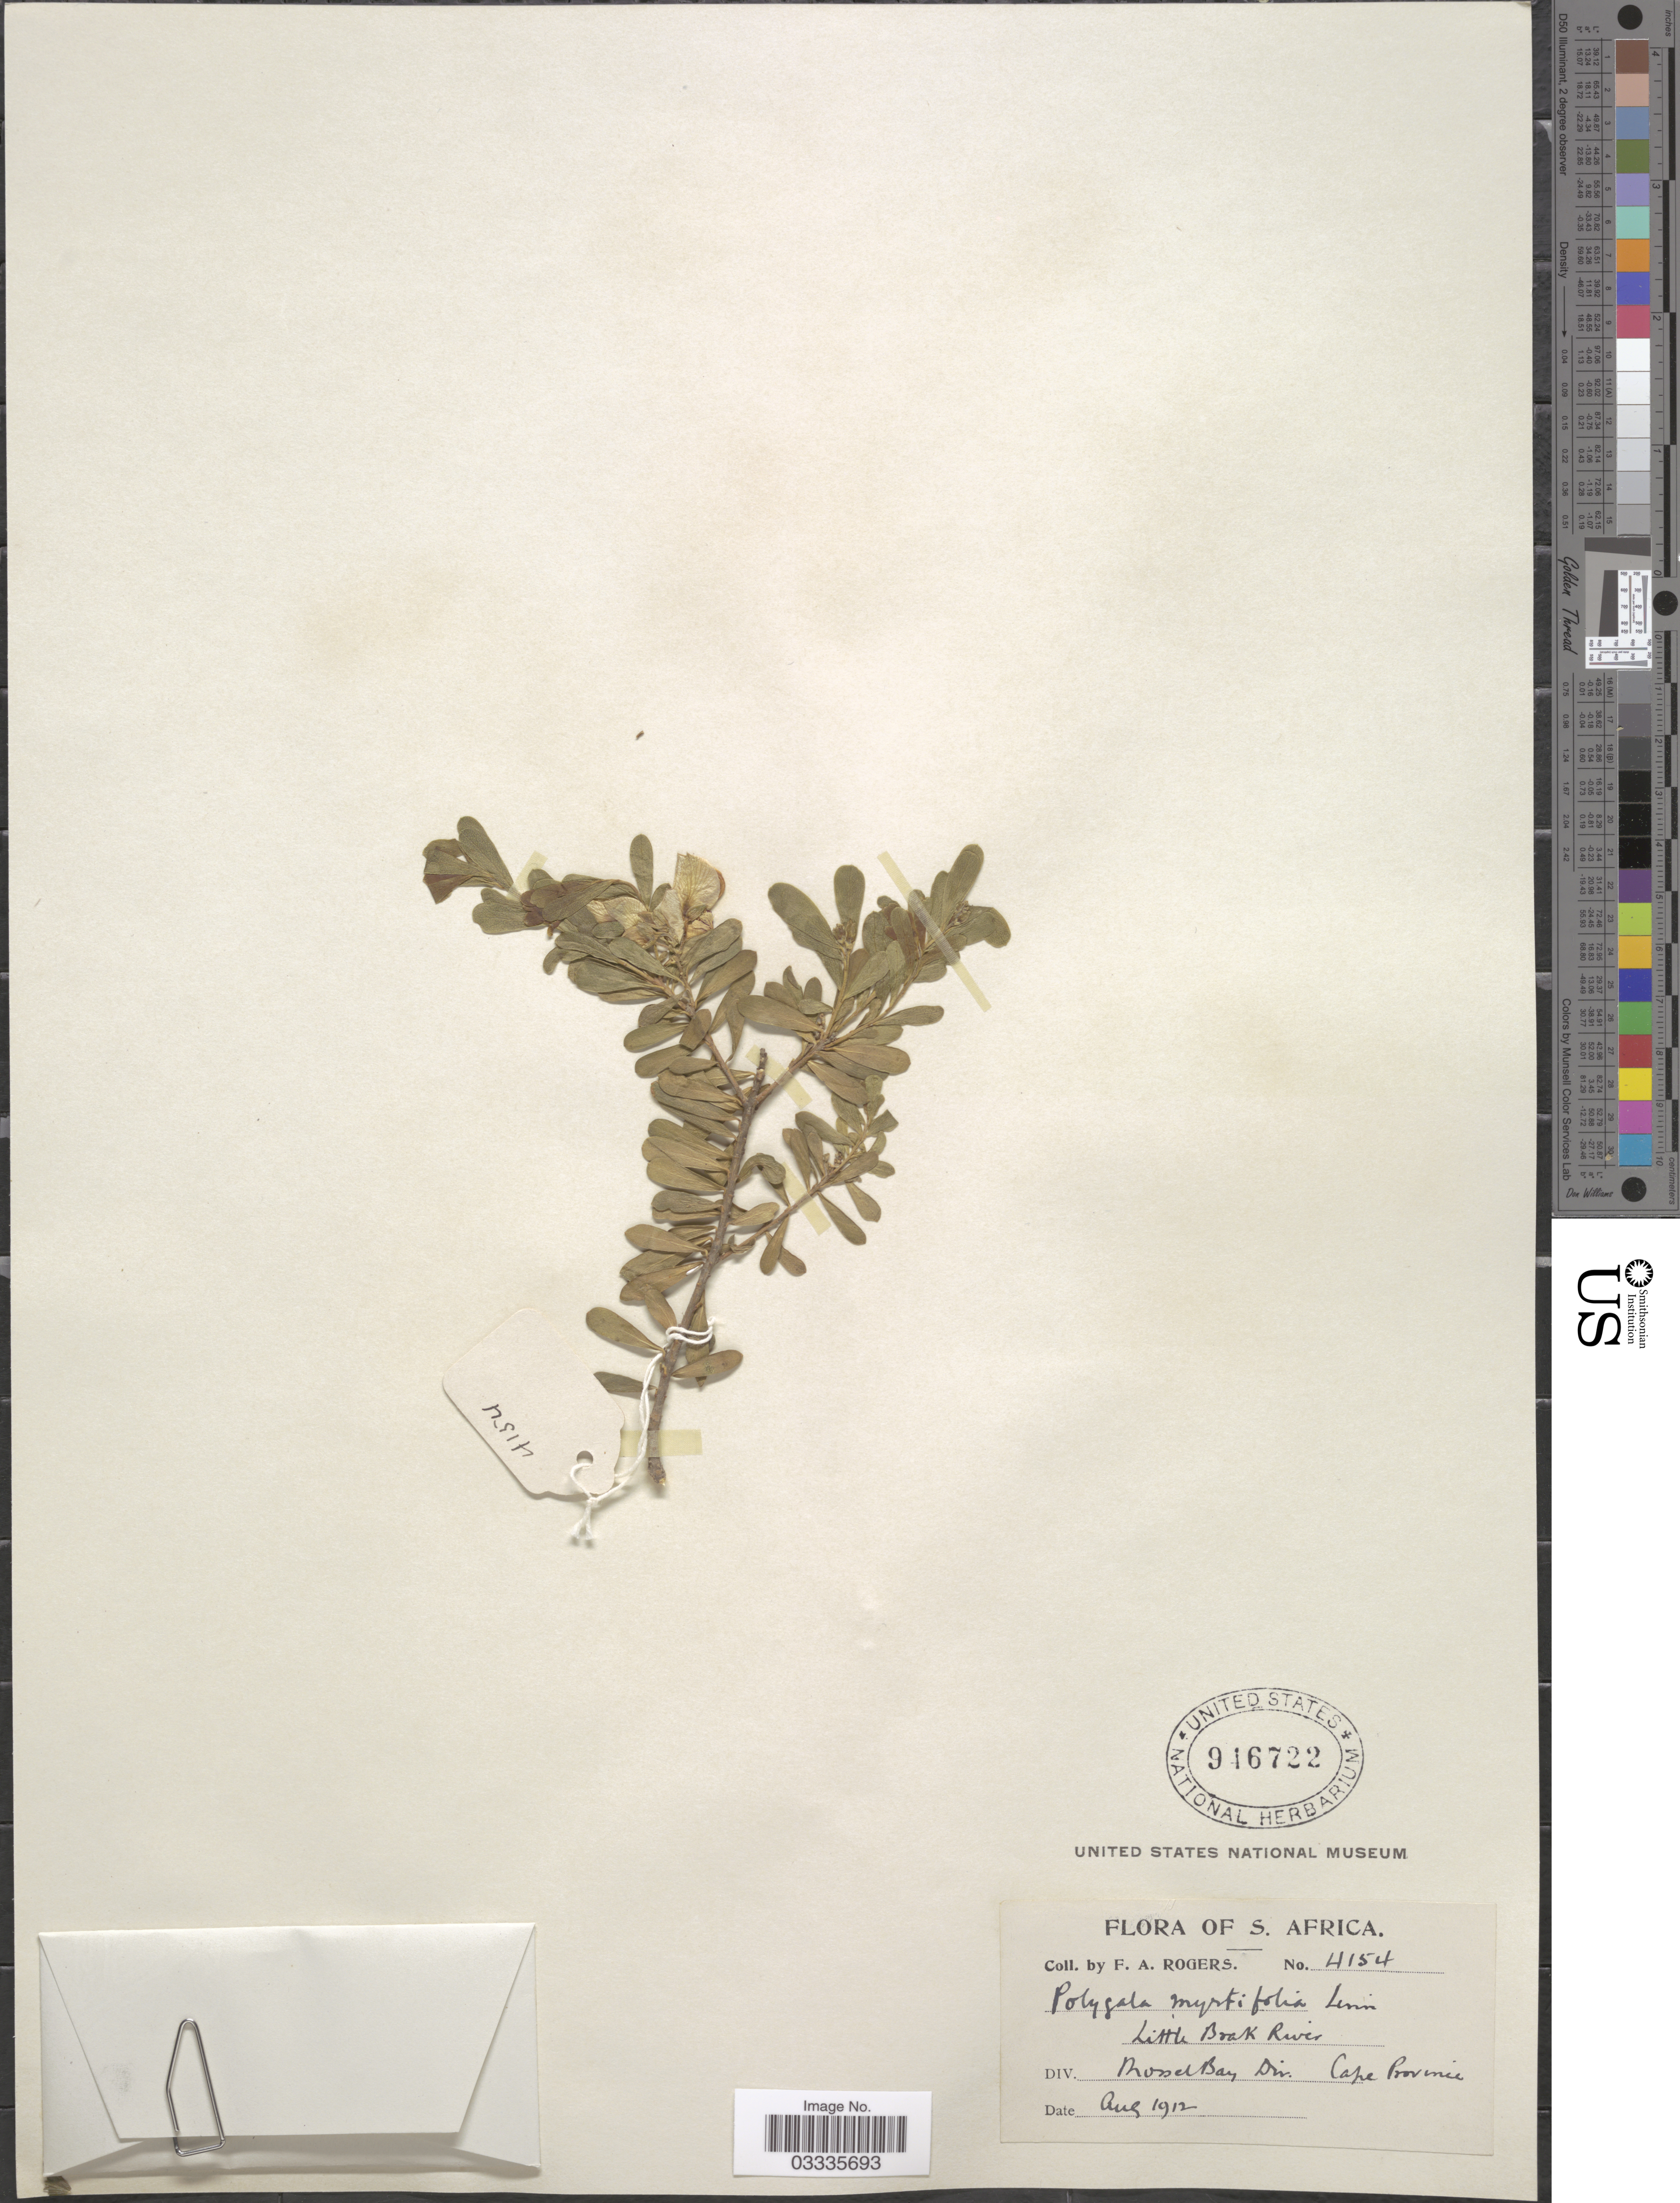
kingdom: Plantae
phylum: Tracheophyta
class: Magnoliopsida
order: Fabales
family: Polygalaceae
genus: Polygala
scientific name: Polygala myrtifolia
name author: L.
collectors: F. A. Rogers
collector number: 4154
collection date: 1912-08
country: South Africa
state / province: Western Cape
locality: S. Africa. Little Brak River. Div. Mossel Bay Div.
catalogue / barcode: US 946722